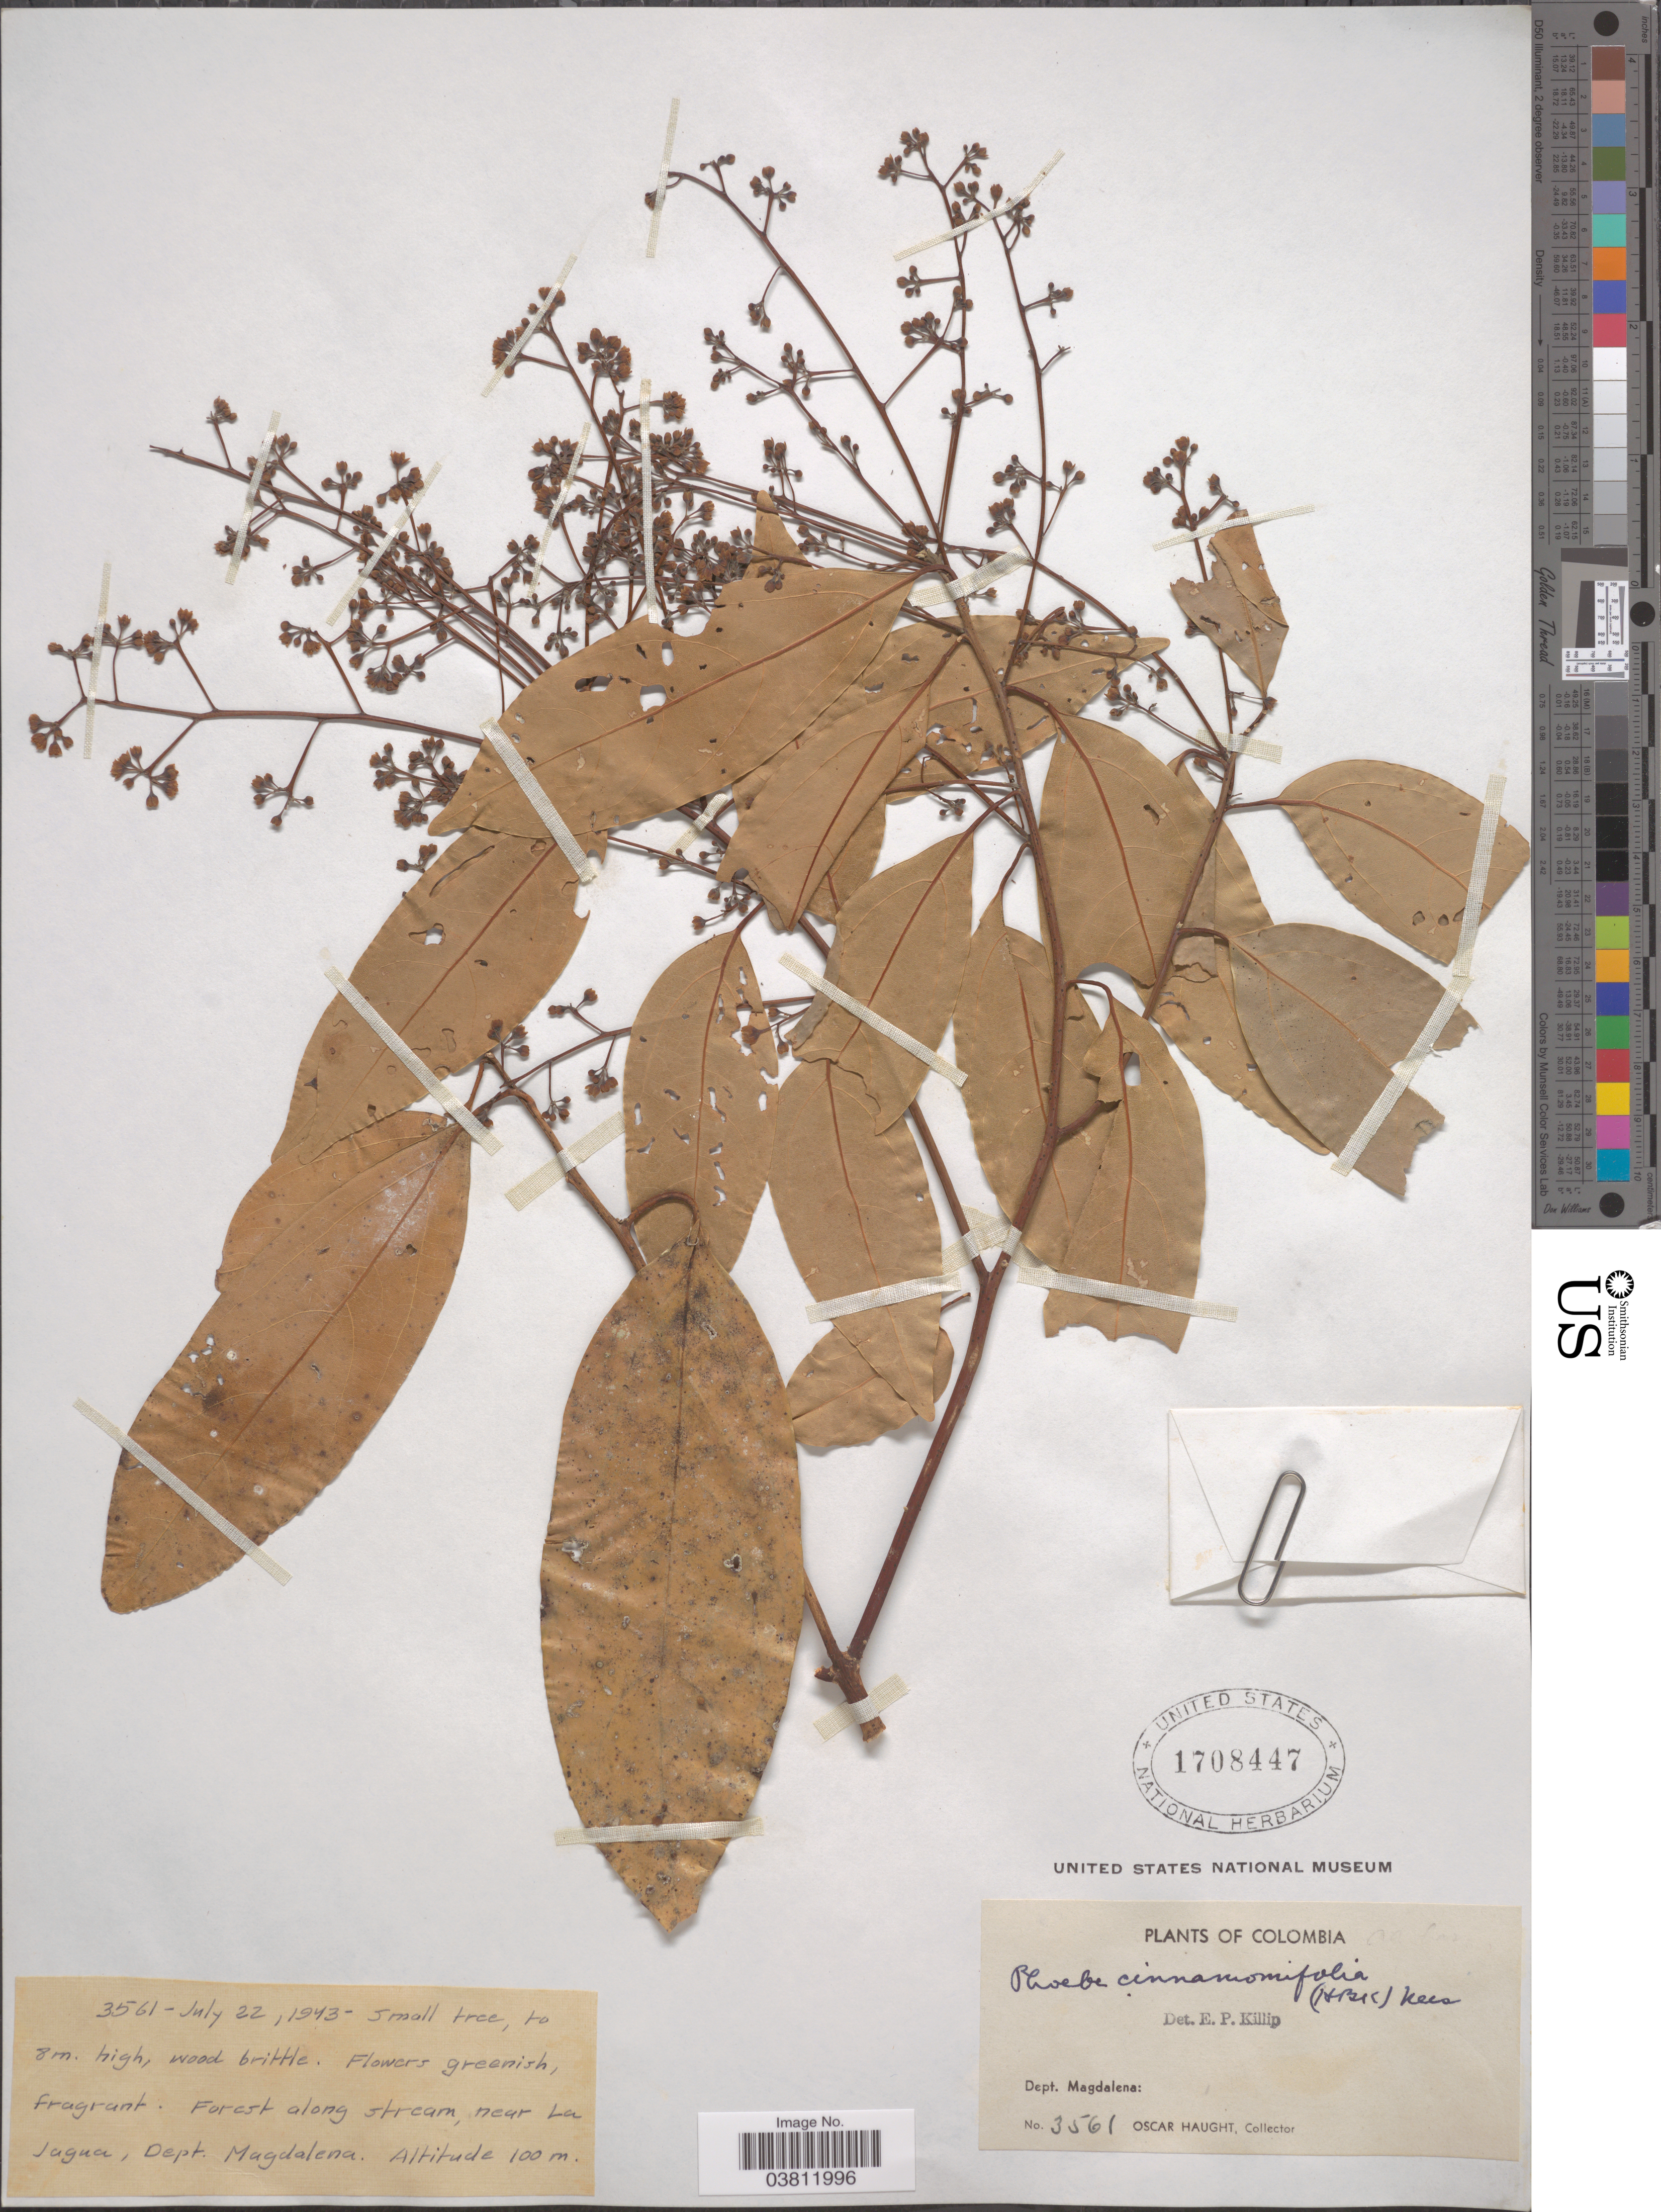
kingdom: Plantae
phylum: Tracheophyta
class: Magnoliopsida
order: Laurales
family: Lauraceae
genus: Phoebe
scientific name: Phoebe cinnamomifolia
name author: (Kunth) Nees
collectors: O. L. Haught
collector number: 3561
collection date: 1943-07-22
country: Colombia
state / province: Magdalena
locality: Near La Jagua, Dept. Magdalena.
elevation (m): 100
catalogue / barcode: US 1708447